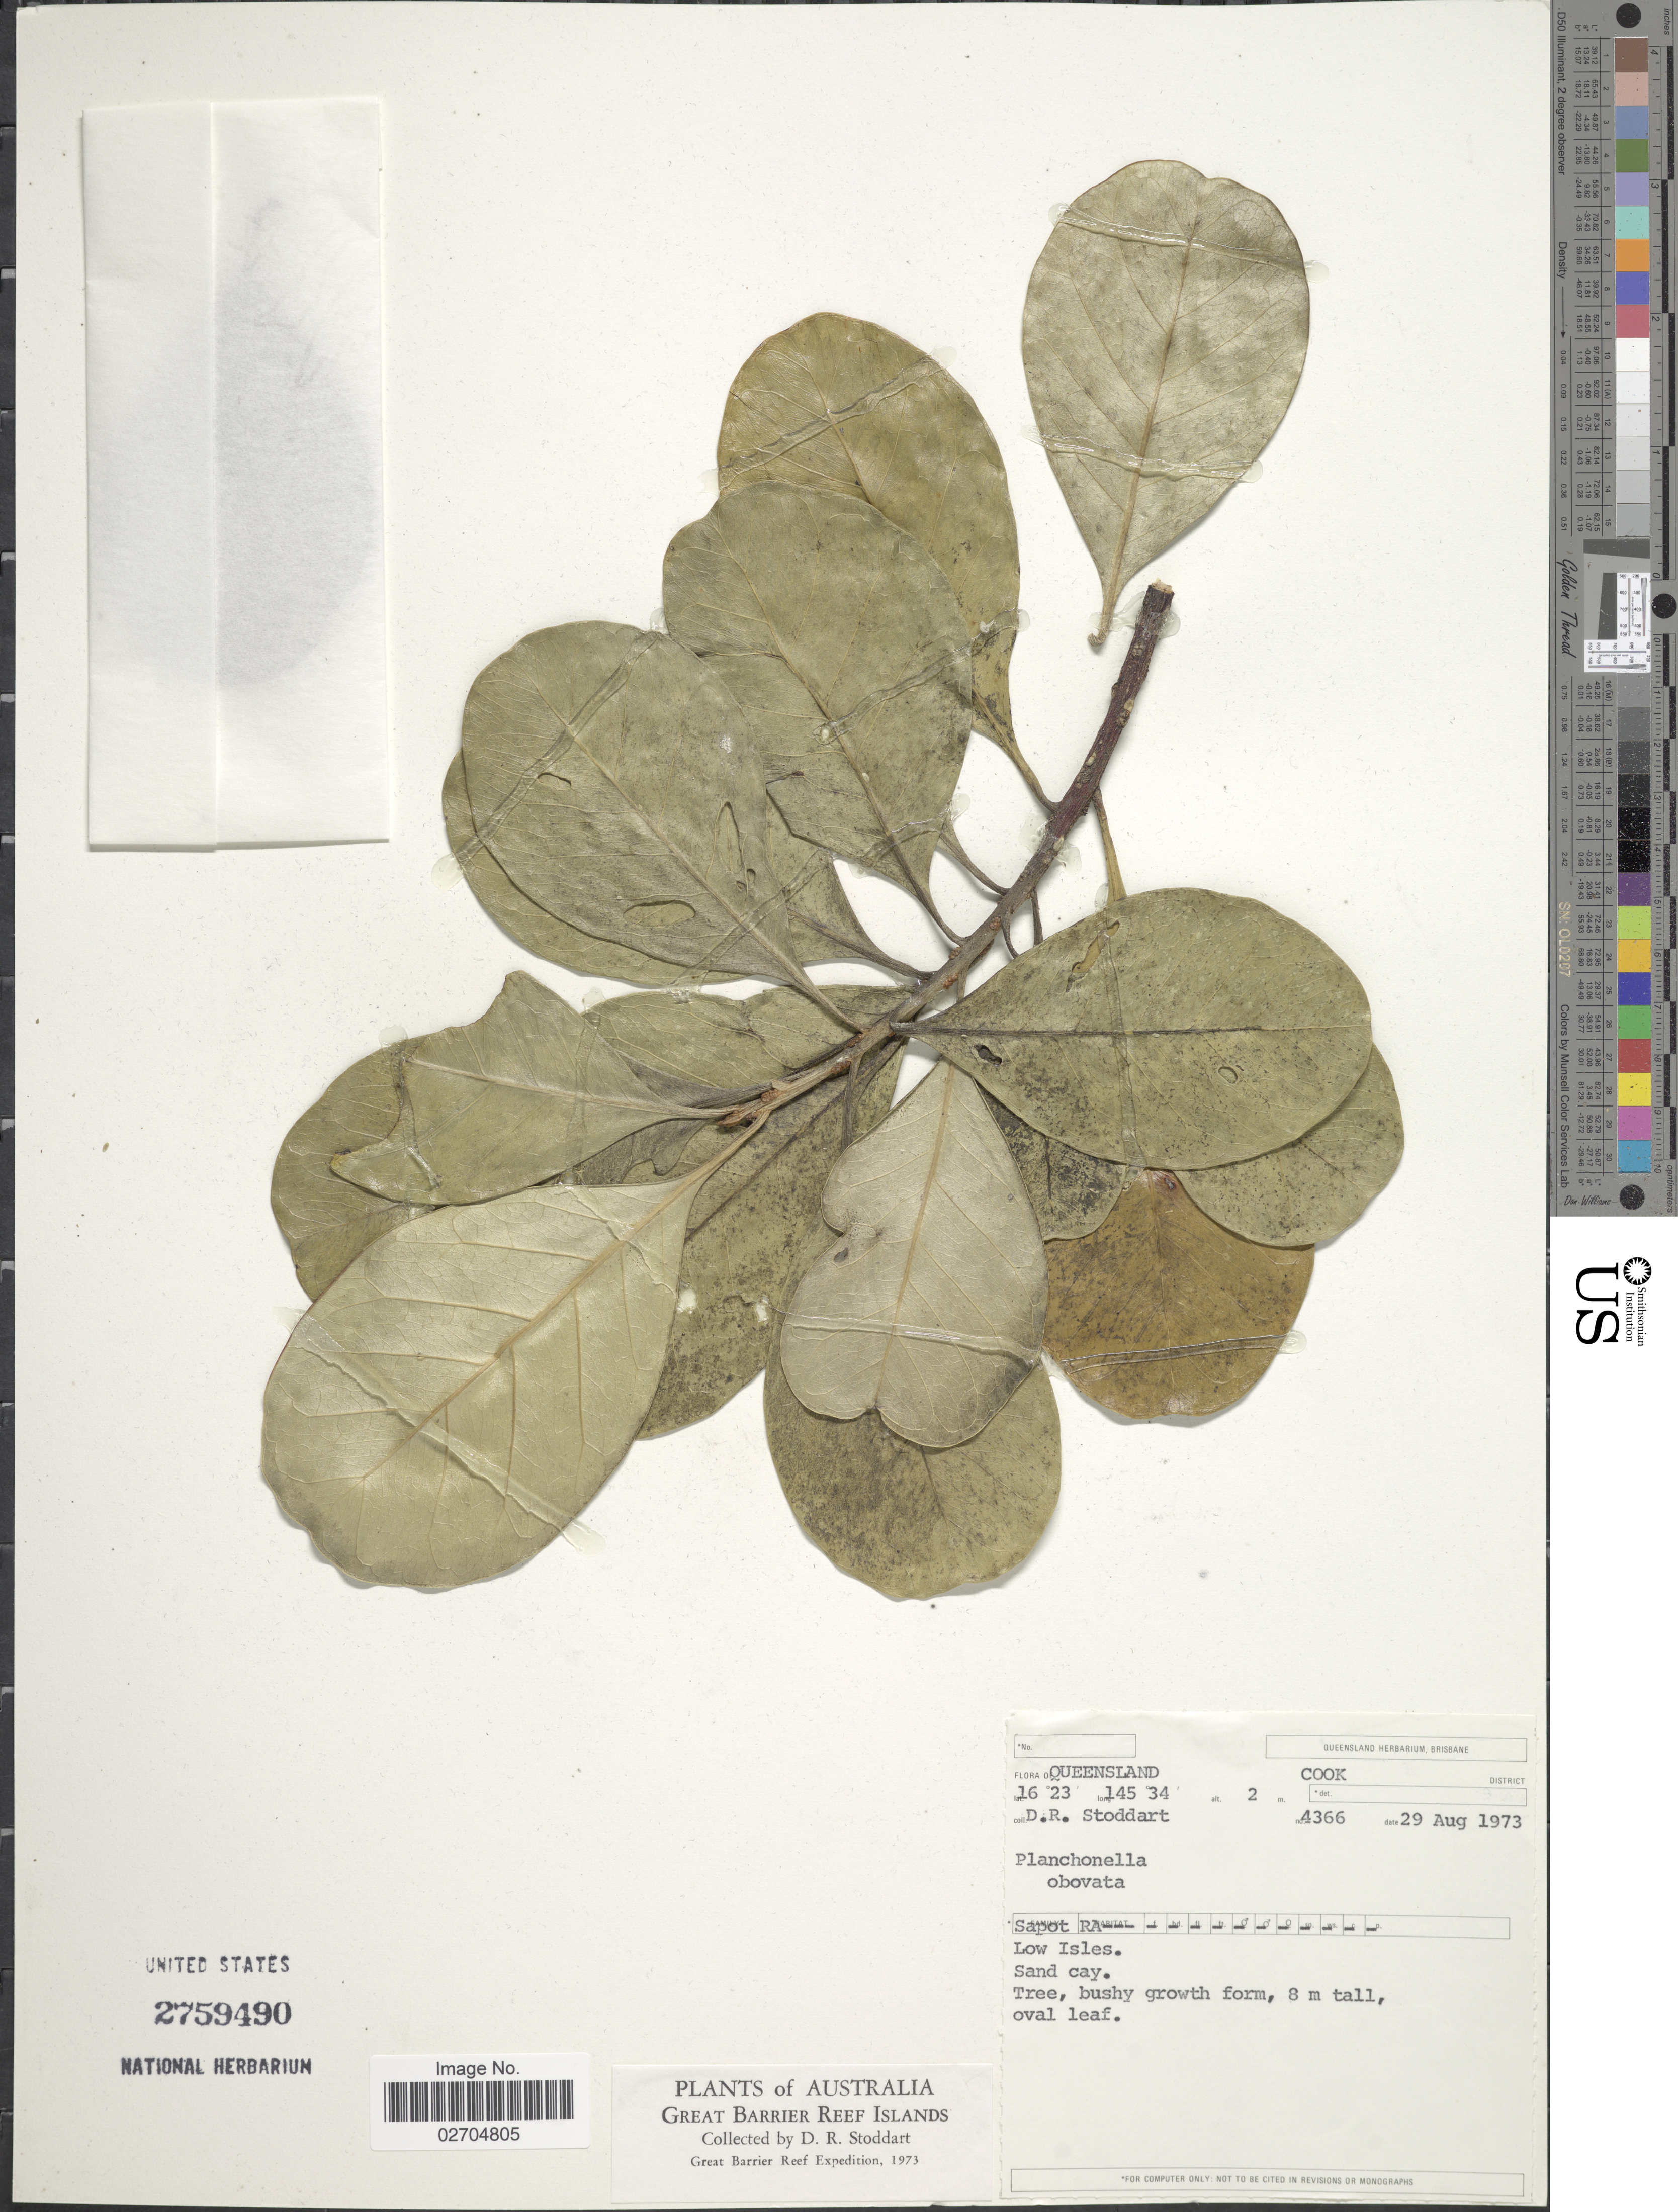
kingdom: Plantae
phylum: Tracheophyta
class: Magnoliopsida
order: Ericales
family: Sapotaceae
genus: Planchonella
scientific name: Planchonella obovata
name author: (R. Br.) Pierre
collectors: D. R. Stoddart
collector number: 4366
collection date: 1973-08-29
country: Australia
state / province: Queensland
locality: Cook District. Great Barrier Reef Islands. Low Isles.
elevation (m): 2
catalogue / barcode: US 2759490